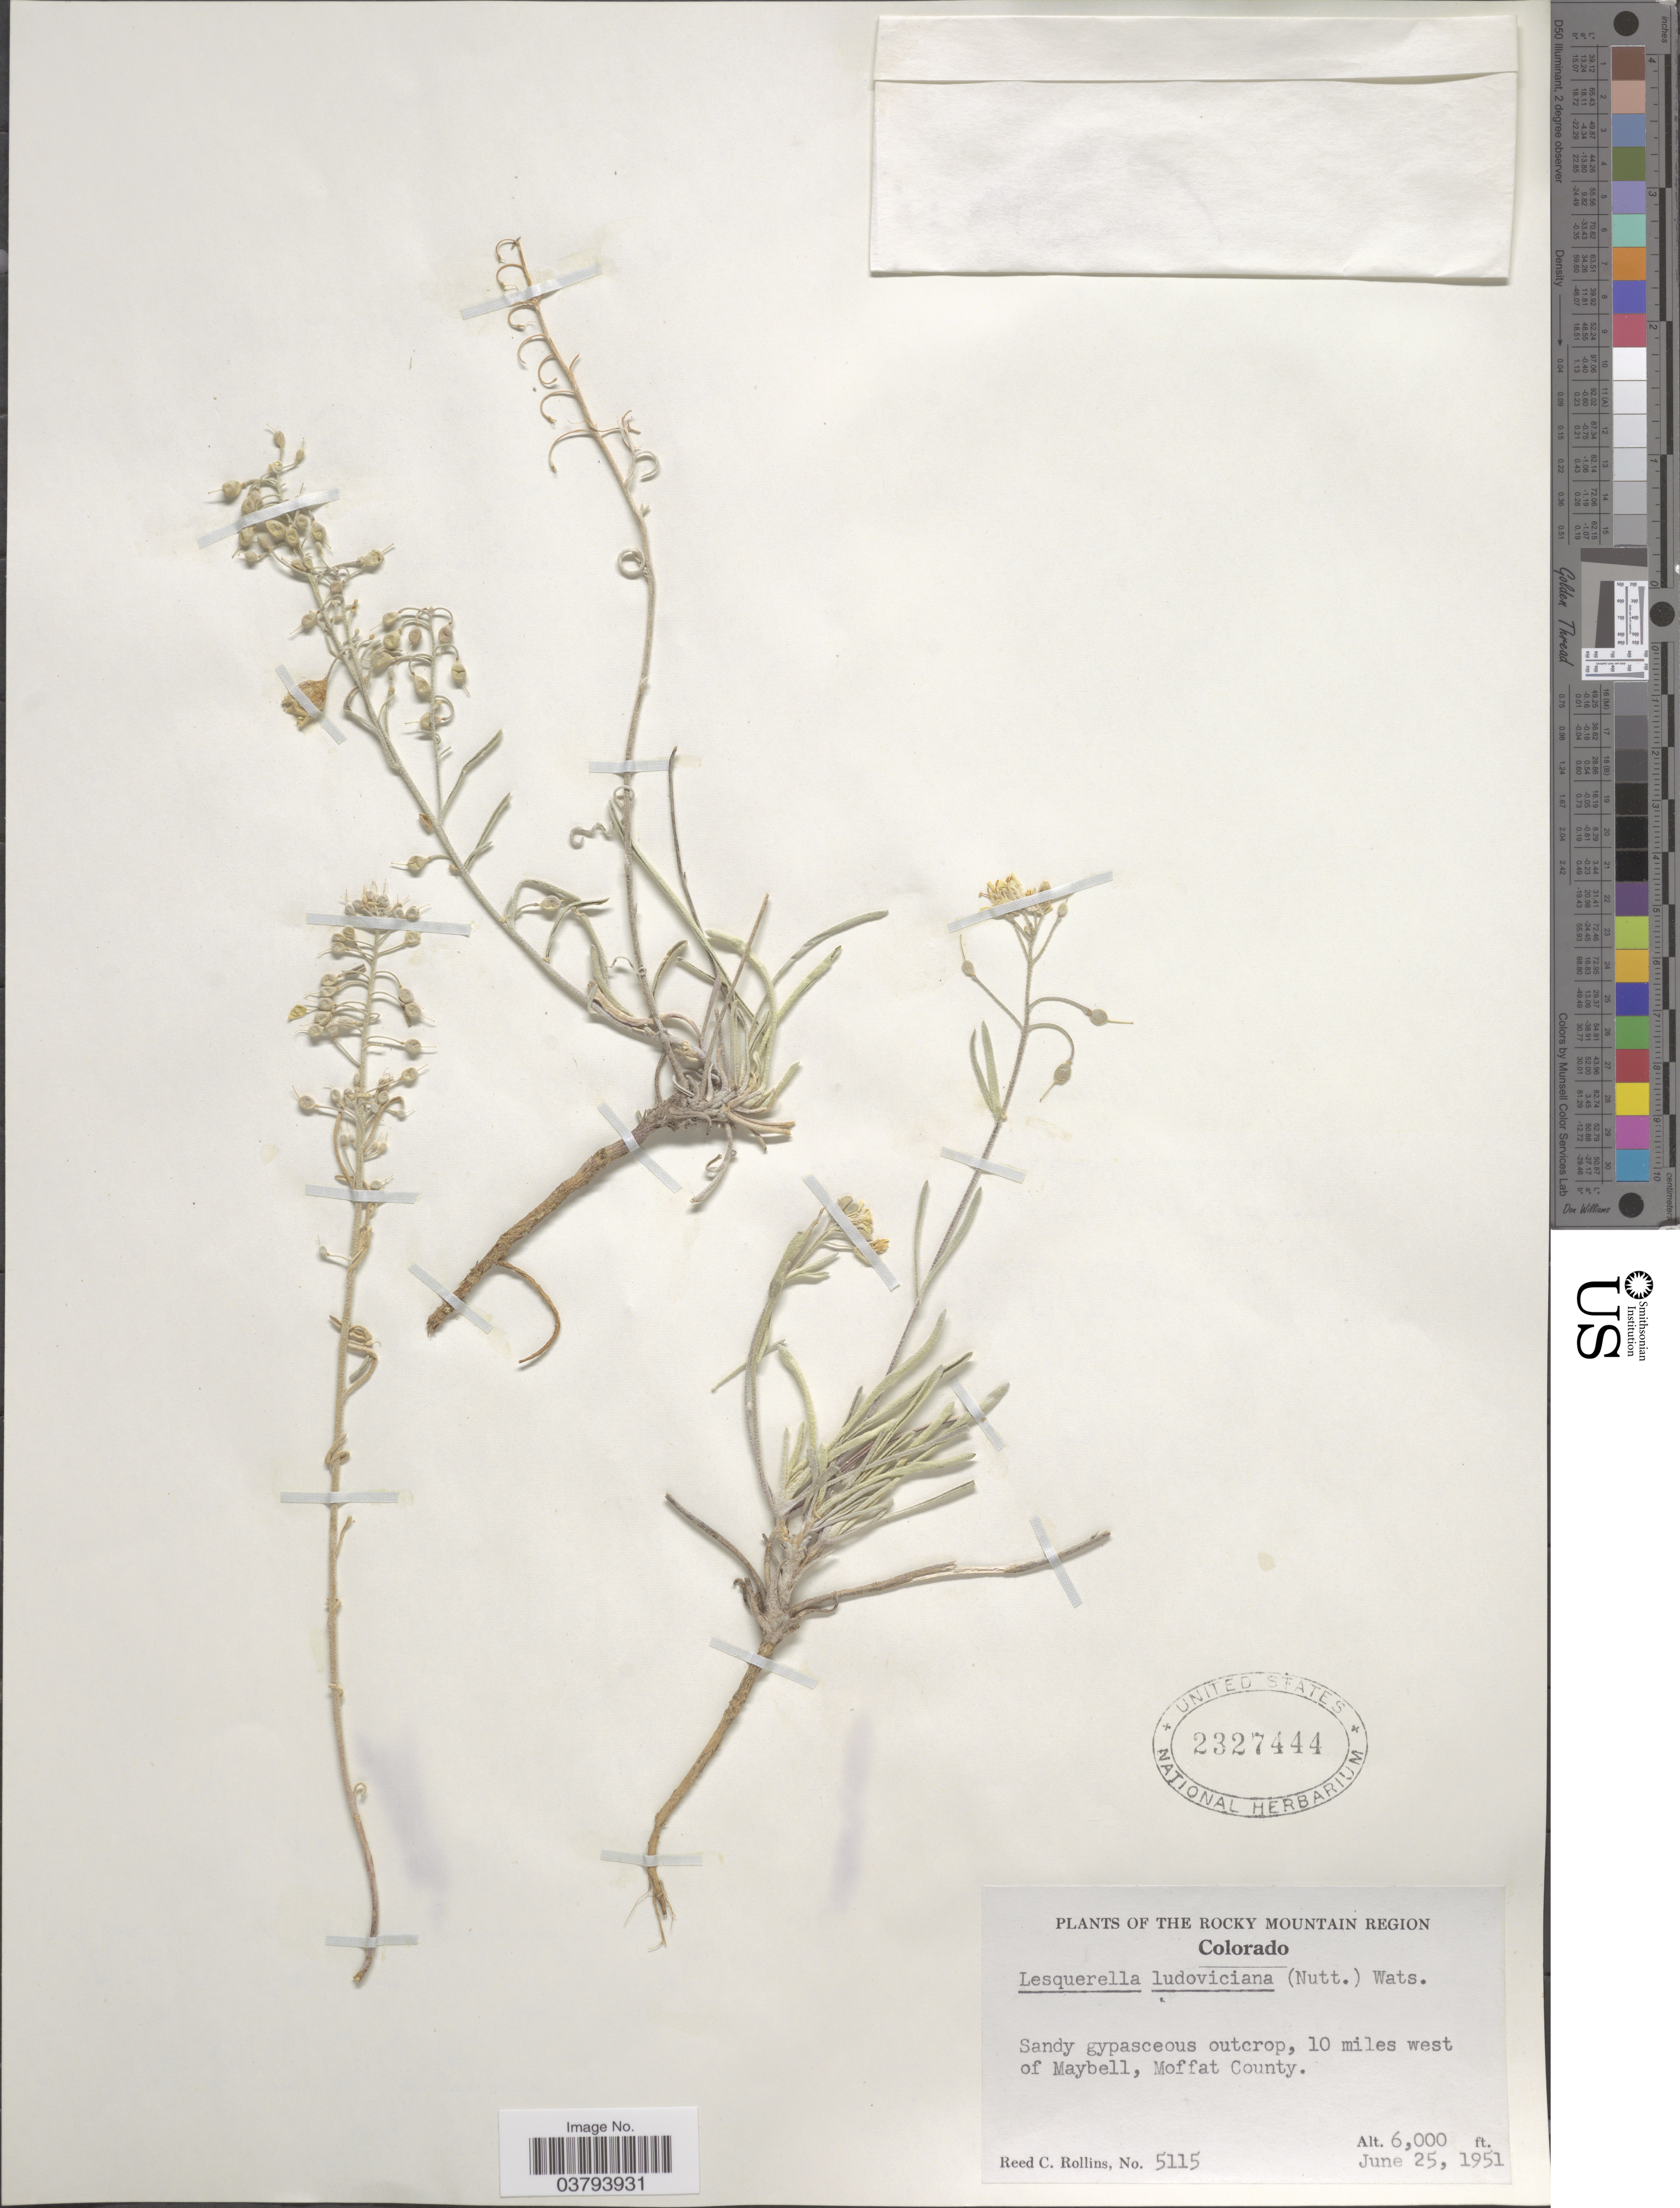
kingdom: Plantae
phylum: Tracheophyta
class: Magnoliopsida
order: Brassicales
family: Brassicaceae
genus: Lesquerella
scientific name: Lesquerella ludoviciana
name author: (Nutt.) S. Watson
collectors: R. C. Rollins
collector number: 5115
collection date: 1951-06-25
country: United States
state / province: Colorado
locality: The Rocky Mountain Region; 10 miles west of Maybell, Moffat County.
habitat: sandy outcrop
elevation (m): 1829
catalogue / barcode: US 2327444